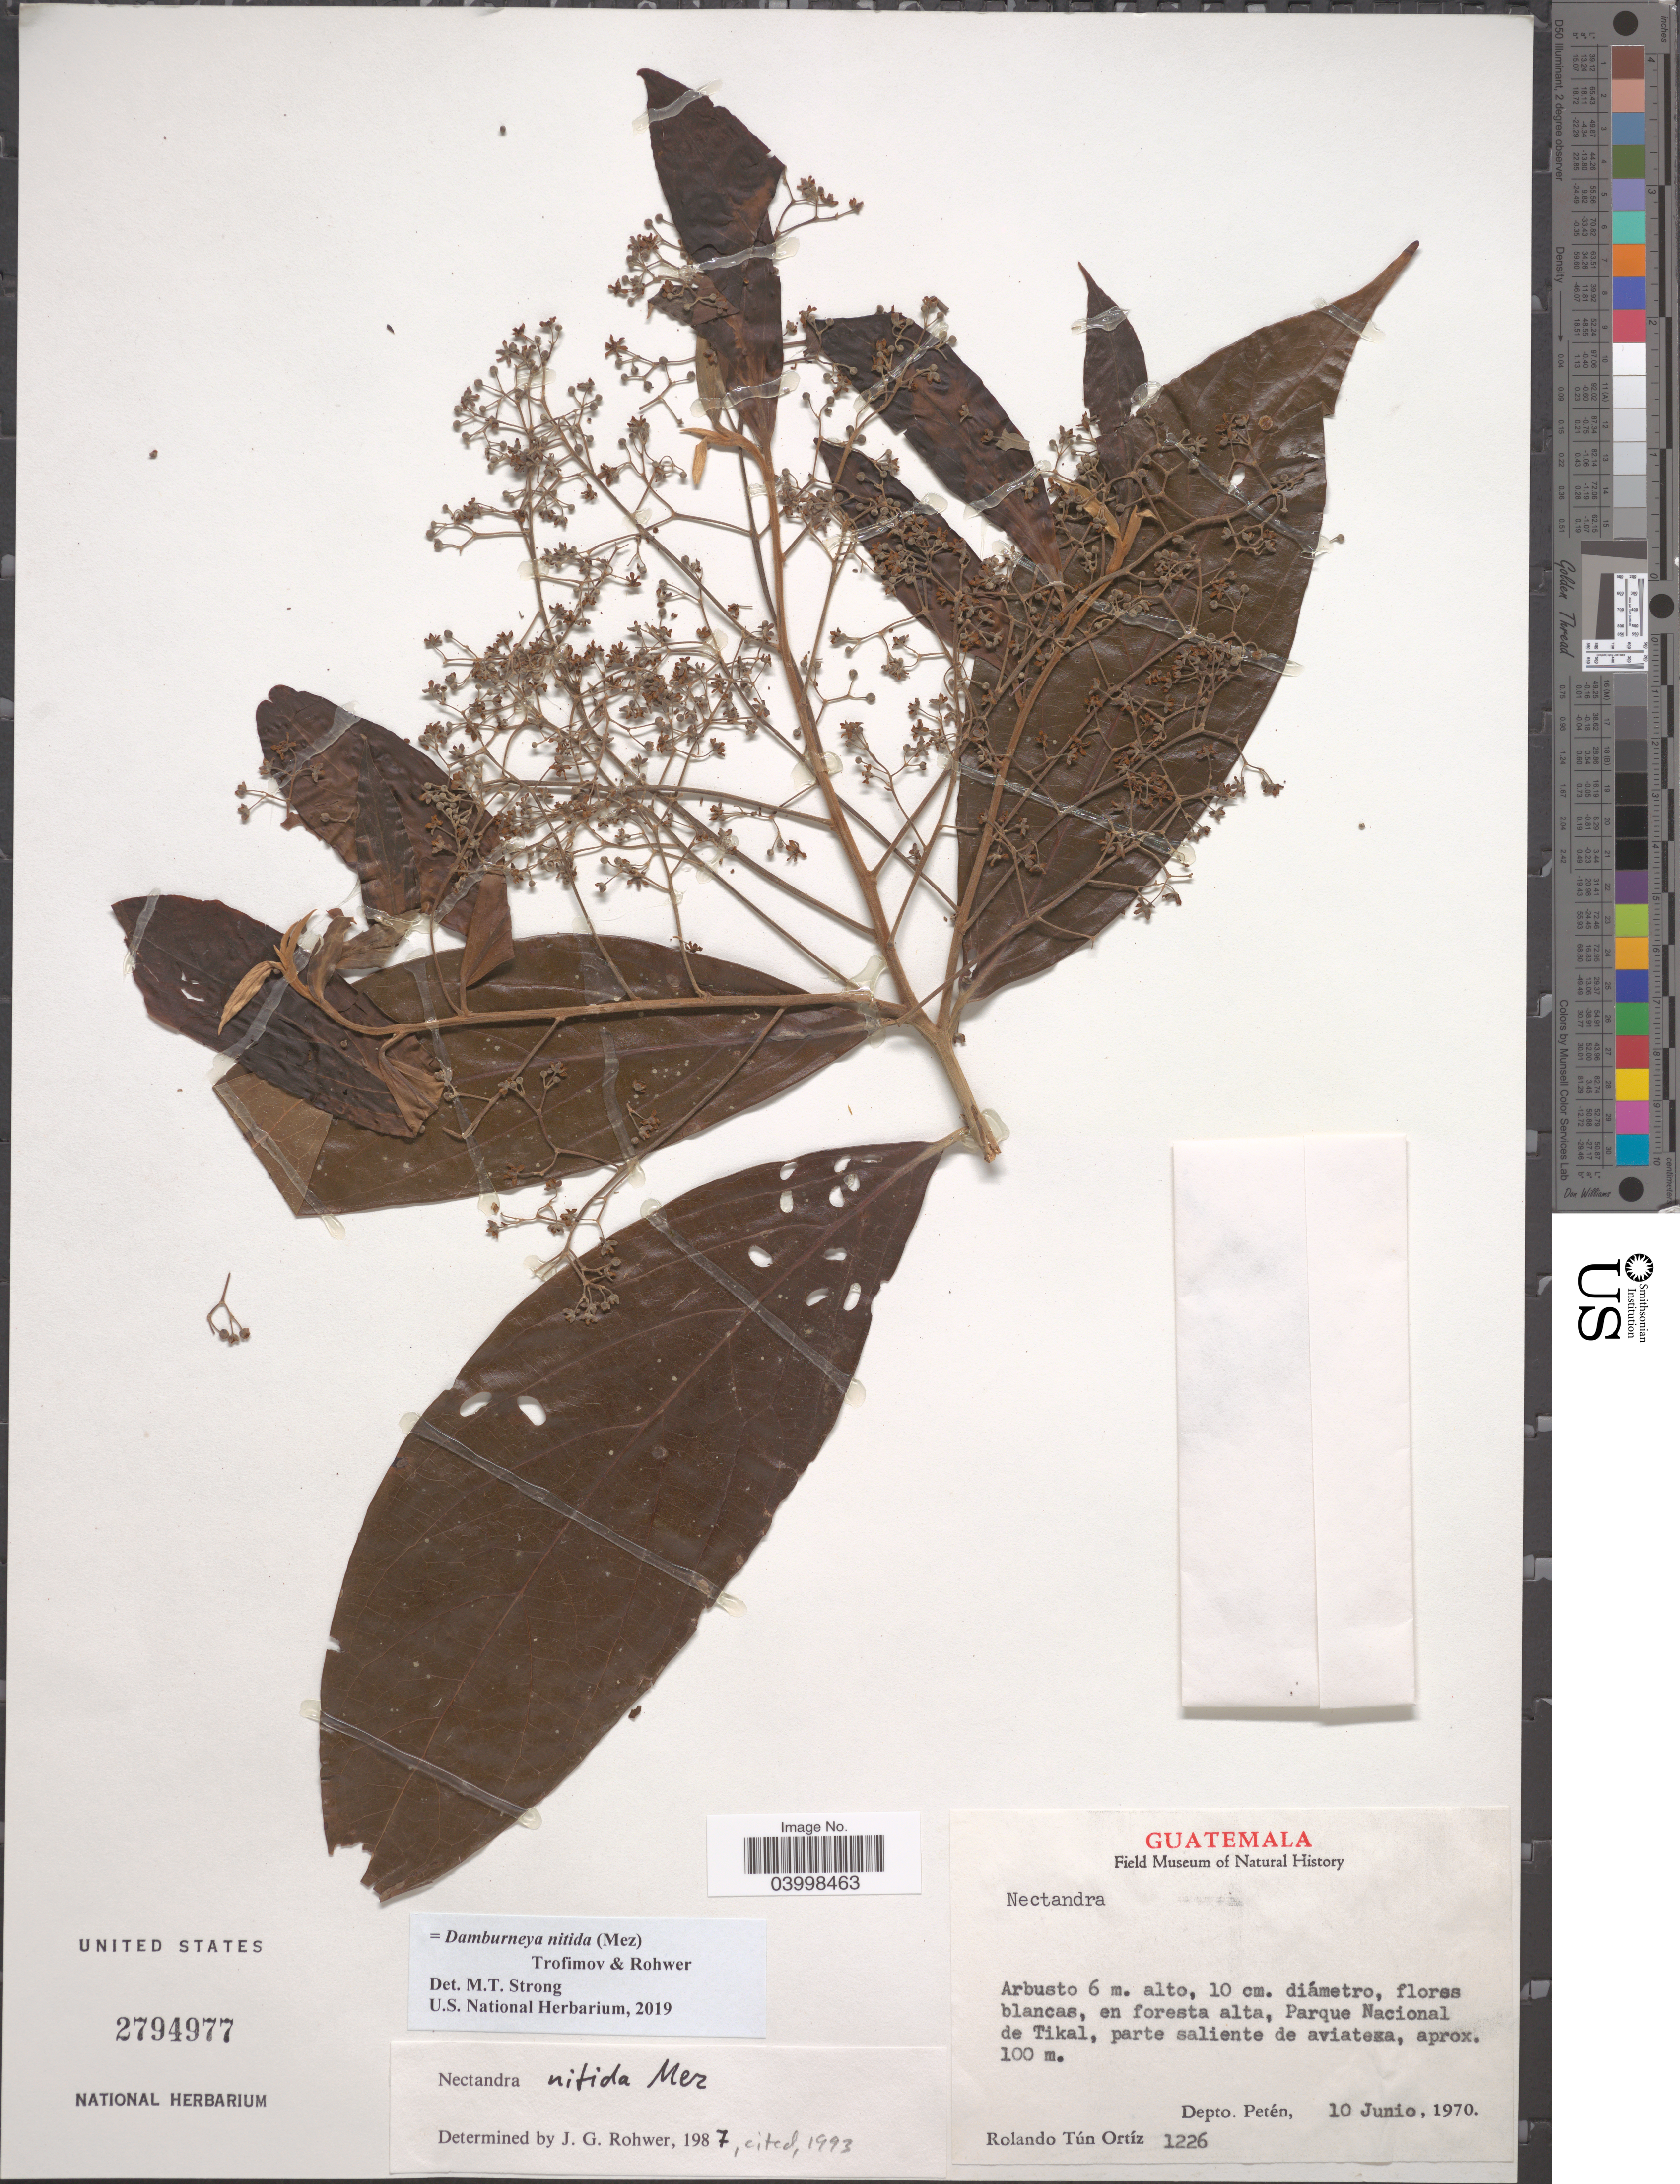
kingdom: Plantae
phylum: Tracheophyta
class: Magnoliopsida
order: Laurales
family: Lauraceae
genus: Damburneya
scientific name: Damburneya nitida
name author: (Mez) Trofimov & Rohwer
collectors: R. Tún Ortíz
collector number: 1226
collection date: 1970-06-10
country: Guatemala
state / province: El Peten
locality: Parque Nacional de Tikal. Depto. Petén.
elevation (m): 100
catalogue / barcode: US 2794977